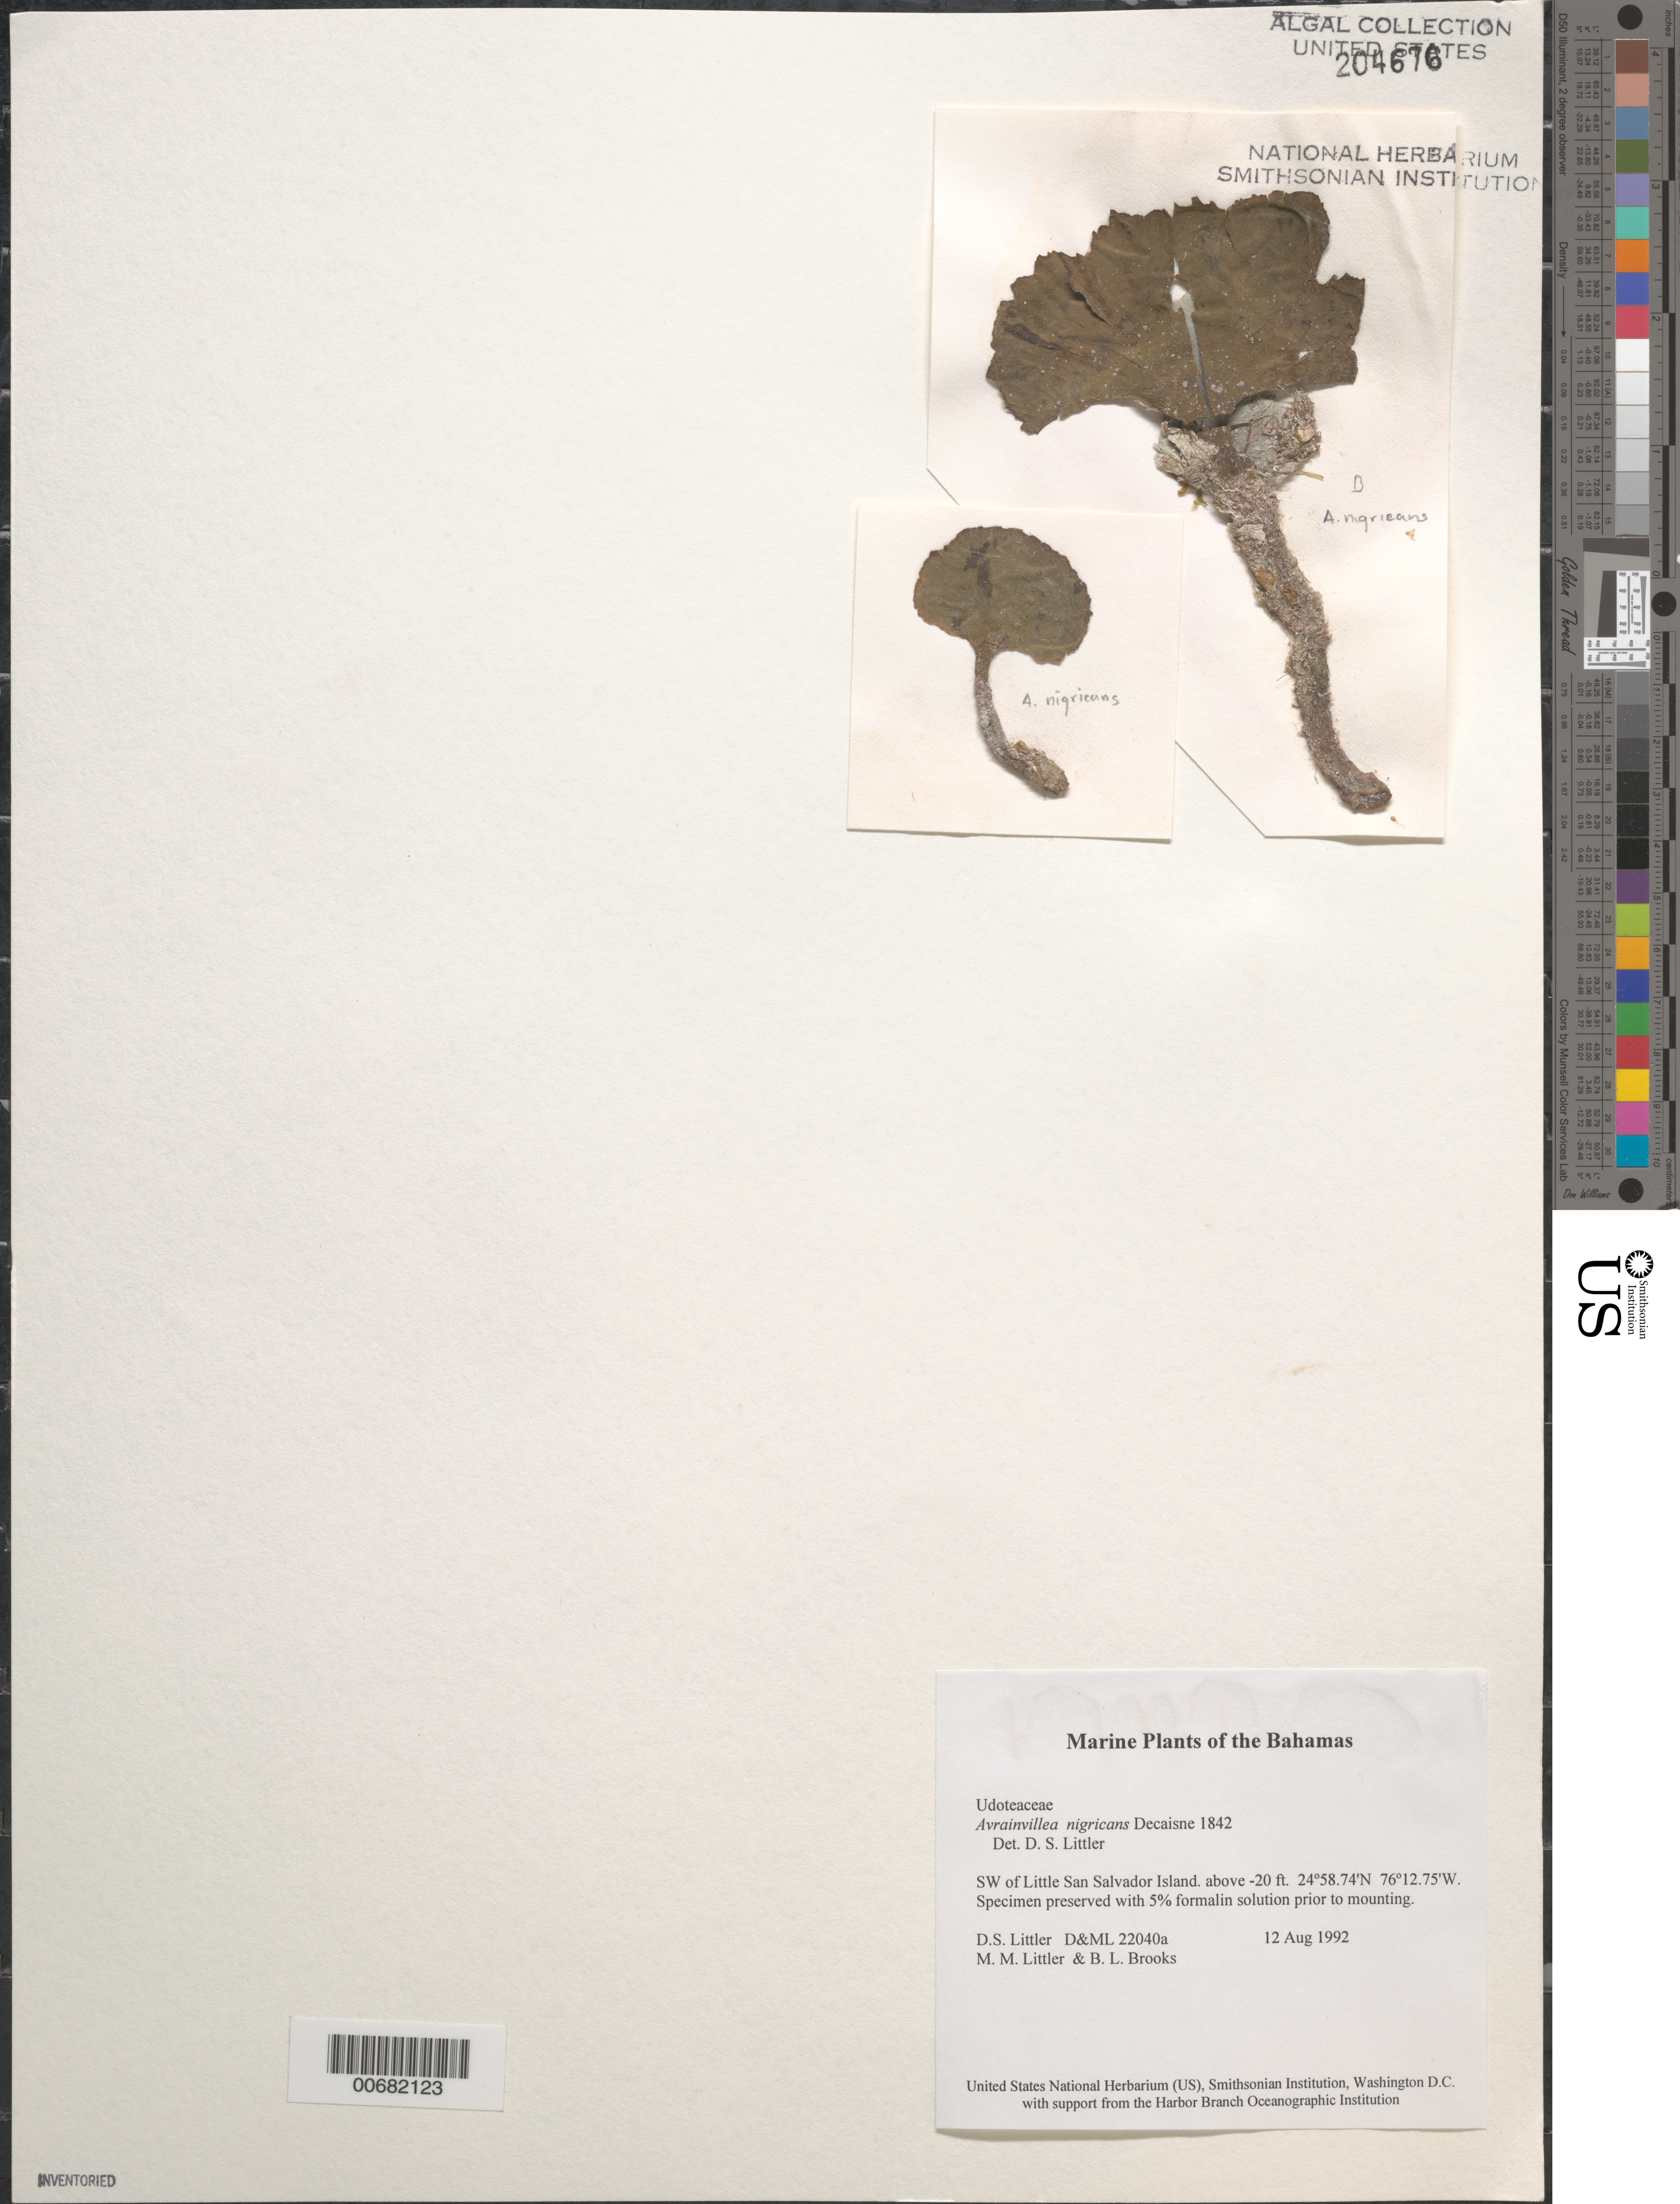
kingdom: Plantae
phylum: Chlorophyta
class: Ulvophyceae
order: Bryopsidales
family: Dichotomosiphonaceae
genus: Avrainvillea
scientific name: Avrainvillea nigricans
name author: Decne.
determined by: Littler, D. S.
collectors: D. S. Littler, M. M. Littler & B. Brooks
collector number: D&ML 22040a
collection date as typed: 12 Aug 1992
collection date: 1992-08-12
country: Bahamas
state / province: San Salvador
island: Little San Salvador Island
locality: Southwest of Little San Salvador Island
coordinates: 24 58.74' N, 76 12.75' W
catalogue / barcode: US 204676